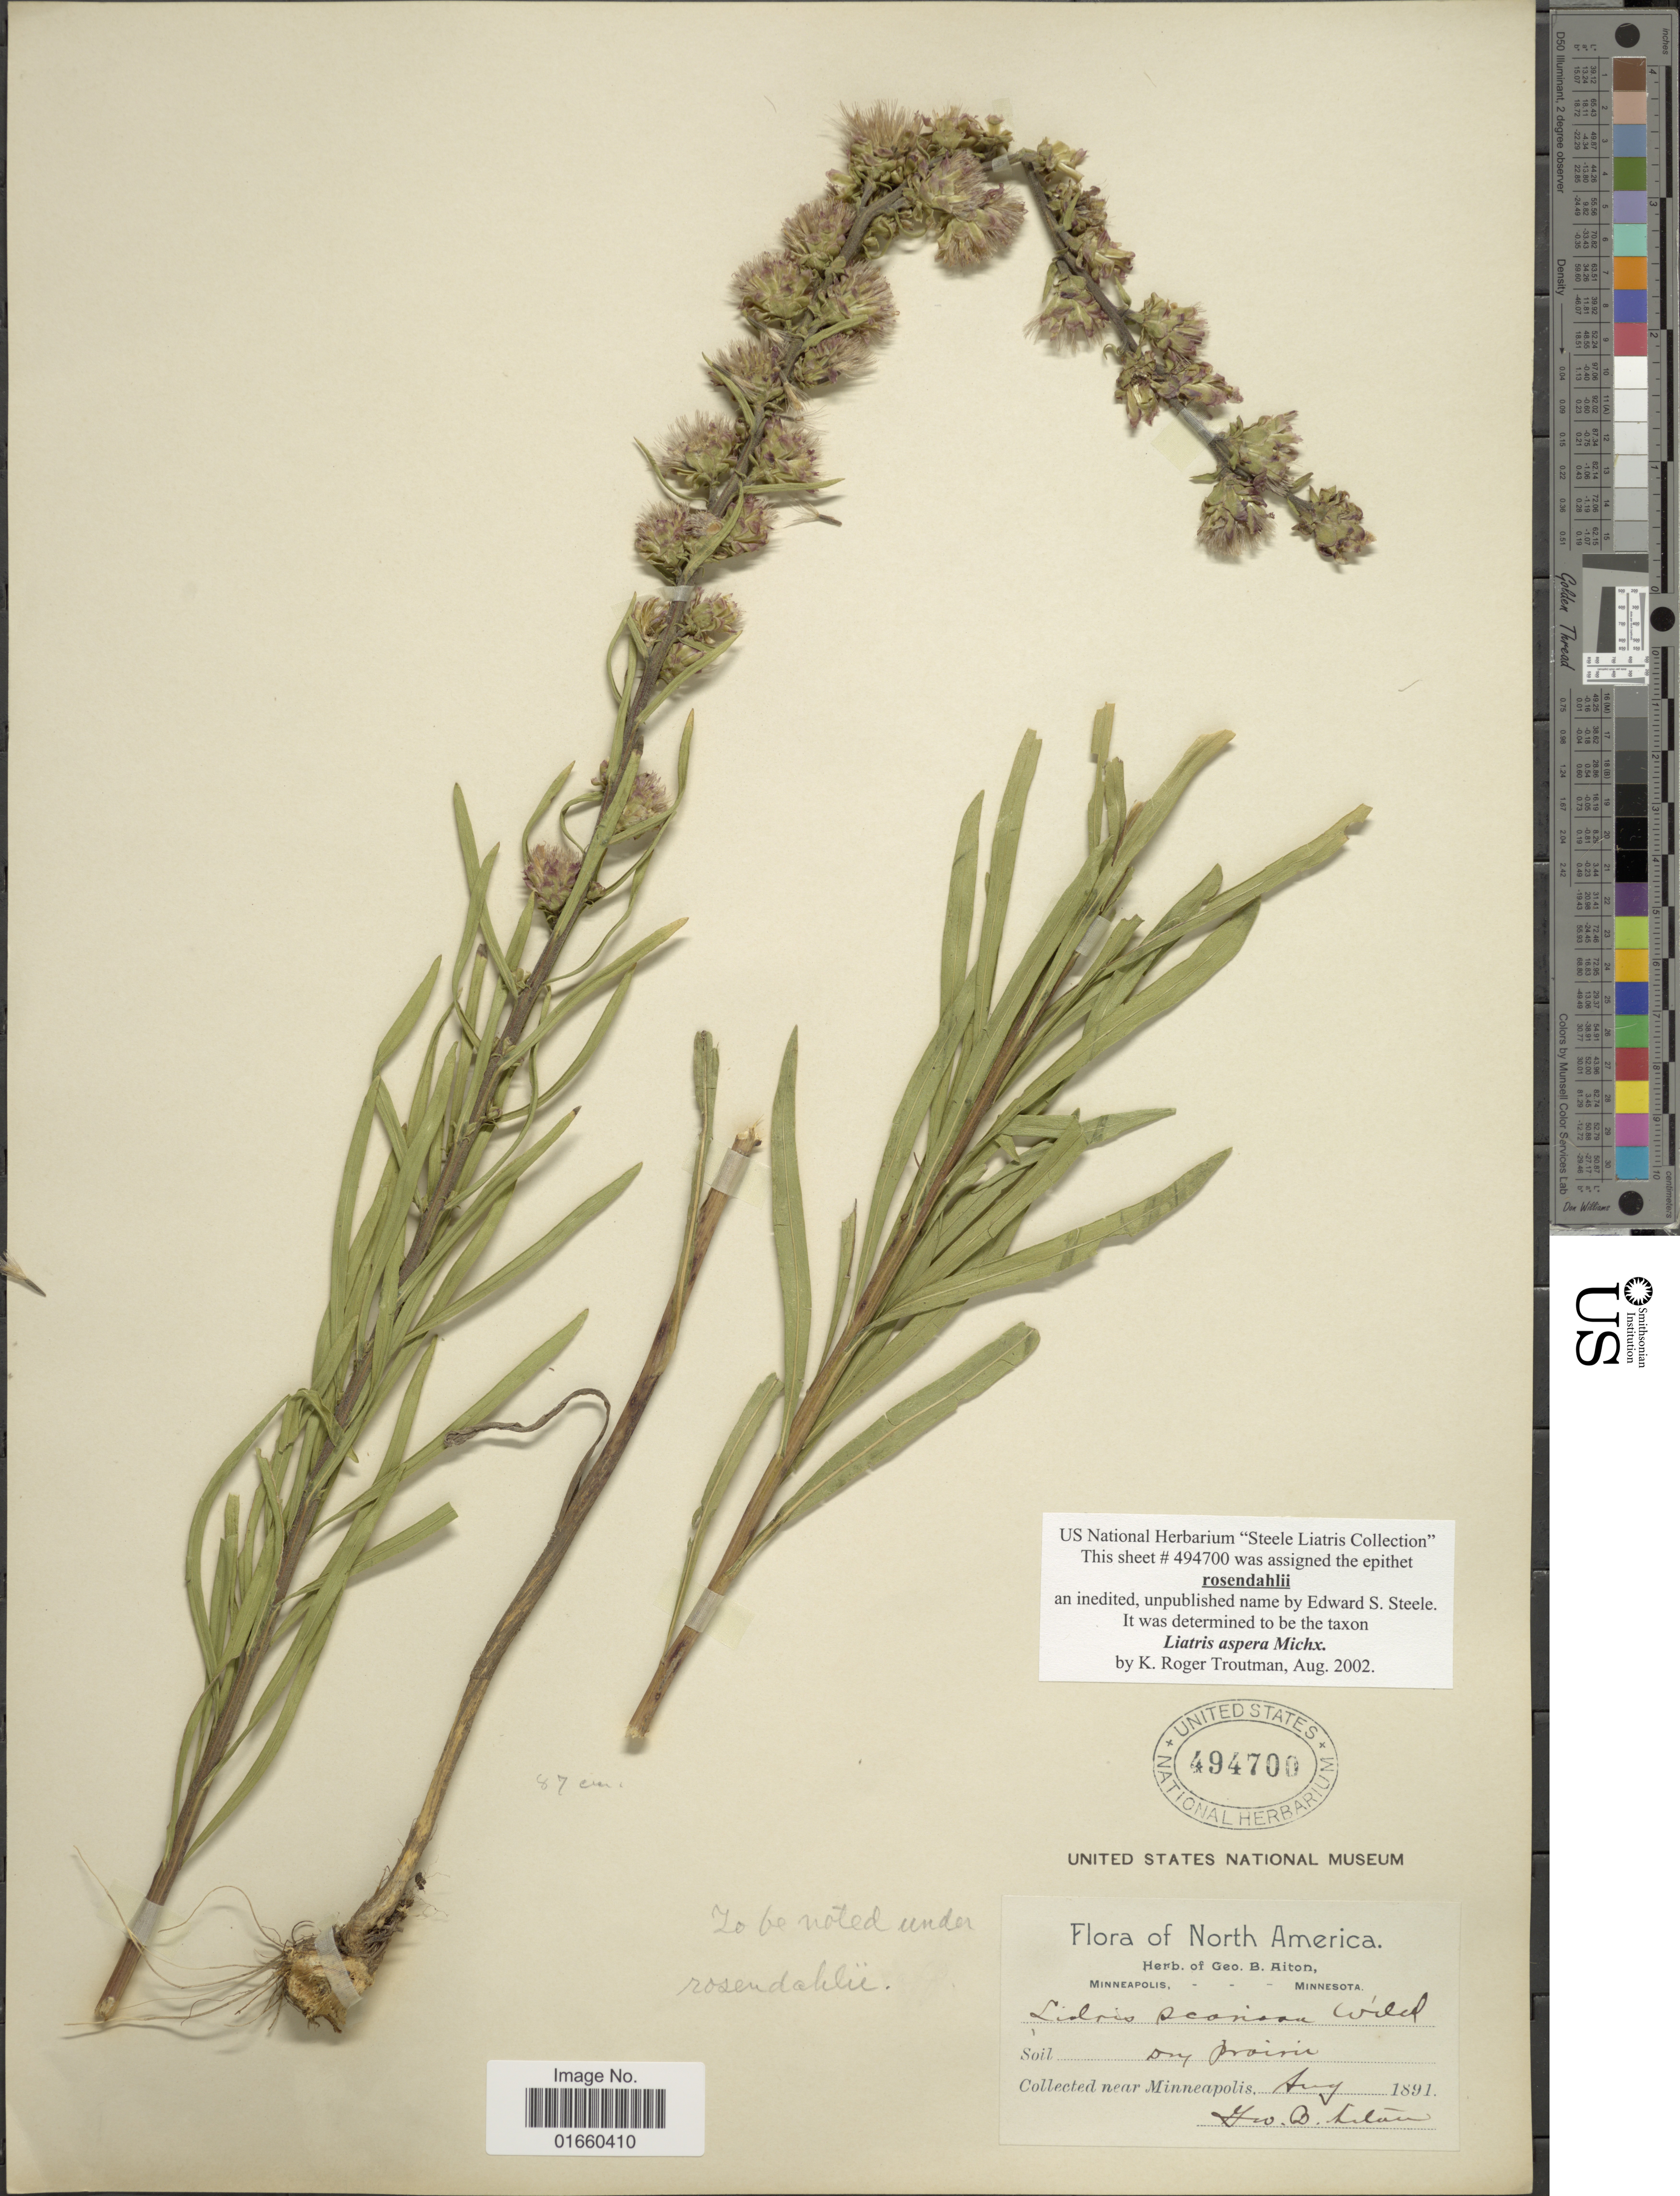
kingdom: Plantae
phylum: Tracheophyta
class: Magnoliopsida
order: Asterales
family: Asteraceae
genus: Liatris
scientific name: Liatris aspera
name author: Michx.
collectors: G. B. Aiton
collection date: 1891-08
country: United States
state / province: Minnesota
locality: Near Minneapolis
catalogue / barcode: US 494700